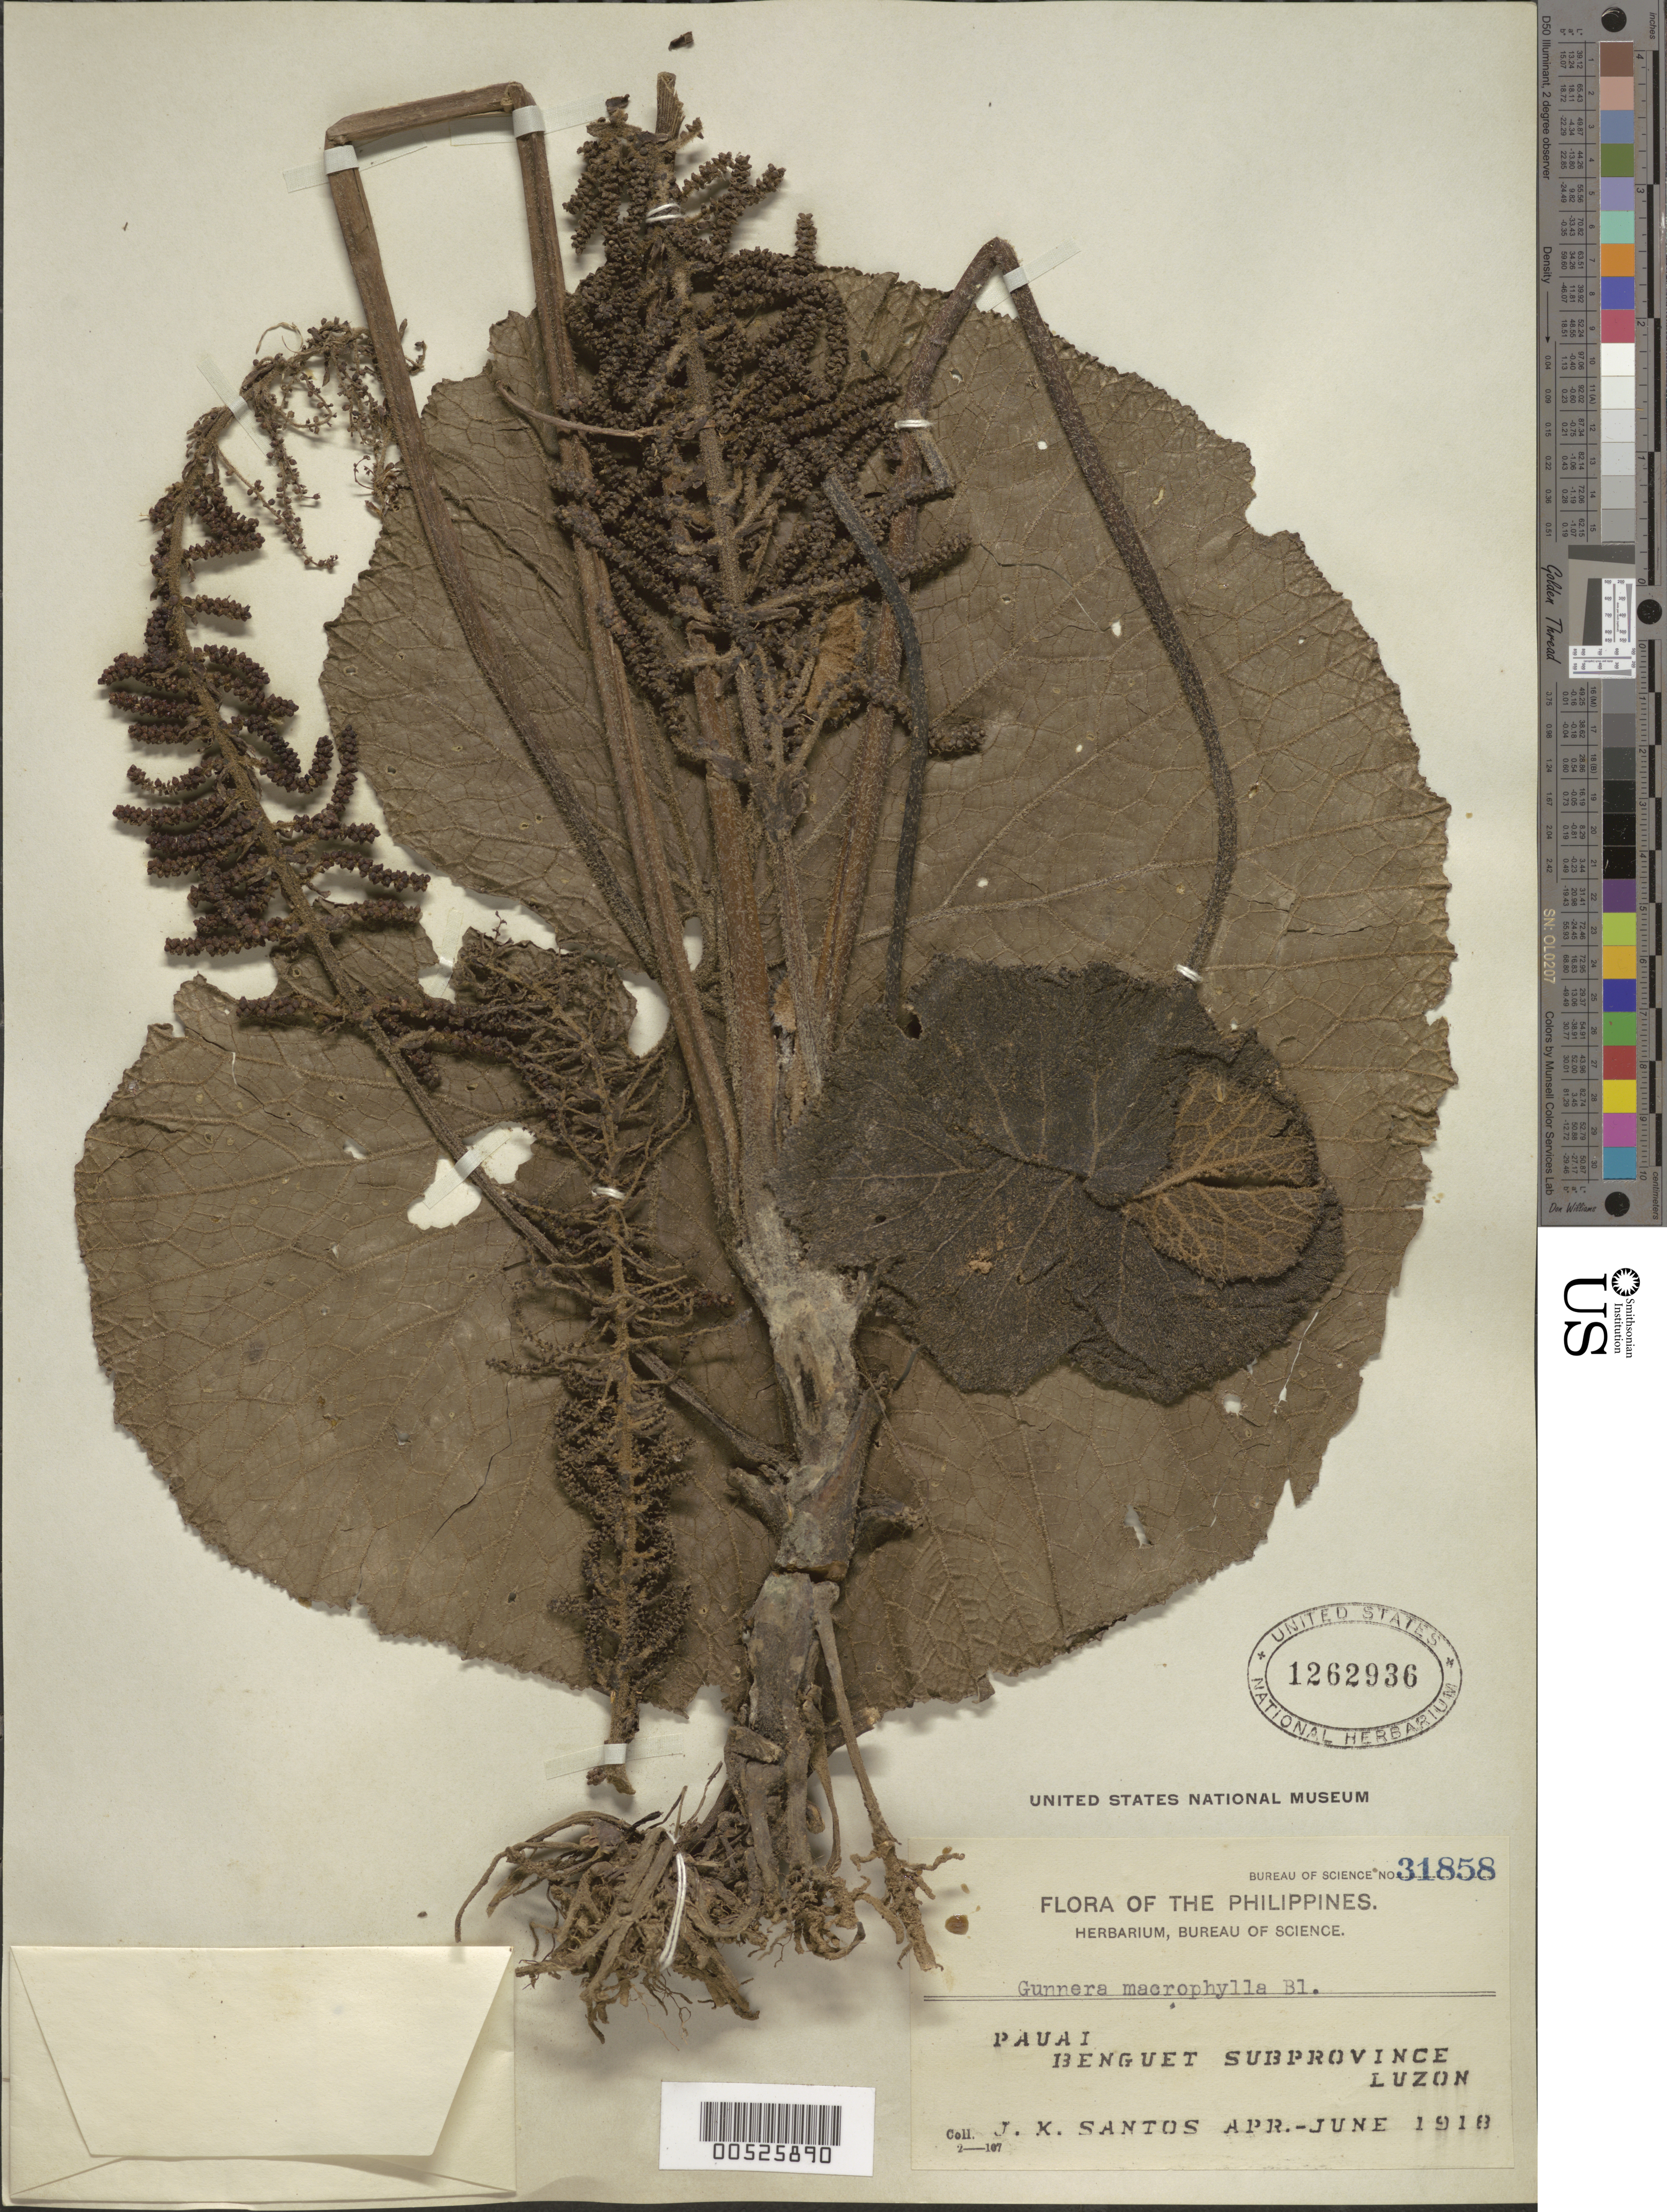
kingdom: Plantae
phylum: Tracheophyta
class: Magnoliopsida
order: Gunnerales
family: Gunneraceae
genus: Gunnera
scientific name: Gunnera macrophylla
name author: Blume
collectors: J. Santos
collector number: Bur. Sci. 31858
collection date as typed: Apr 1918 to -- Jun 1918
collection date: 1918-04/1918-06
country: Philippines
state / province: Cordillera (Administrative Region)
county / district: Benguet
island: Luzon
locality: Pauai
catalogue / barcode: US 1262936